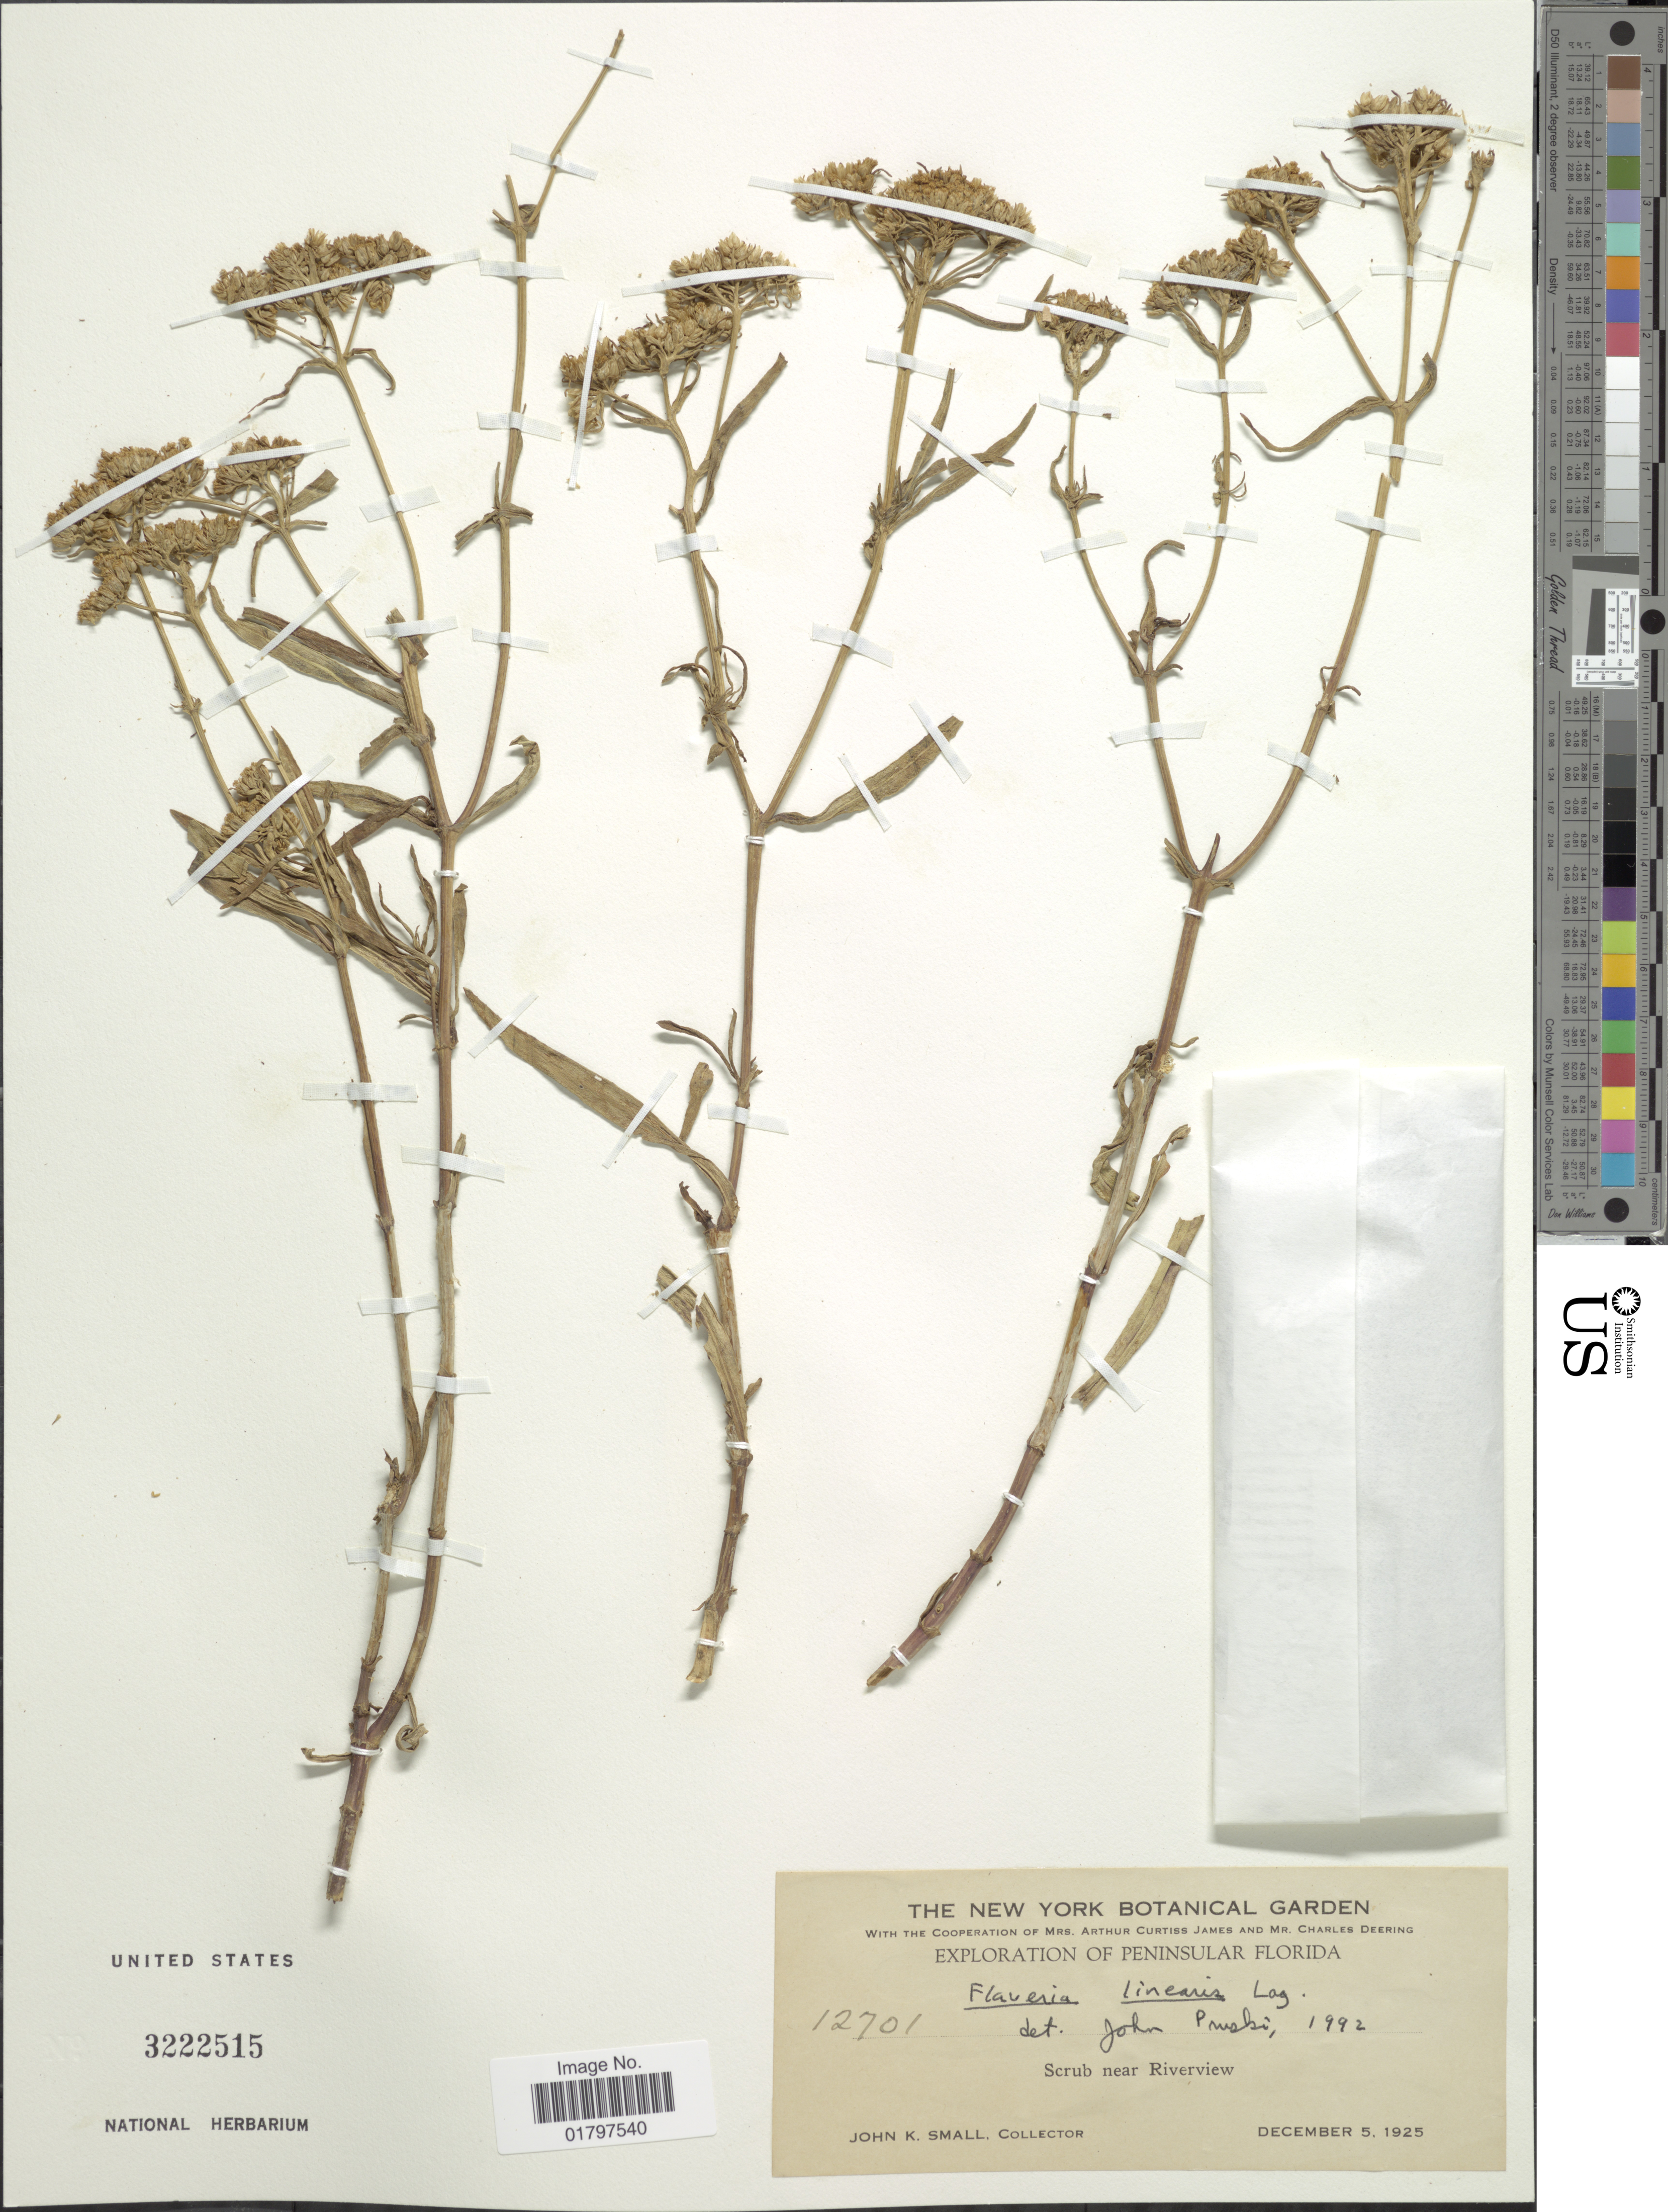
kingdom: Plantae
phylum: Tracheophyta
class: Magnoliopsida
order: Asterales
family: Asteraceae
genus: Flaveria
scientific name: Flaveria linearis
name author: Lag.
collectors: J. K. Small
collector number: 12701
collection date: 1925-12-05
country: United States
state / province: Florida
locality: Peninsular Florida. Scrub near Riverview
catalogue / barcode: US 3222515